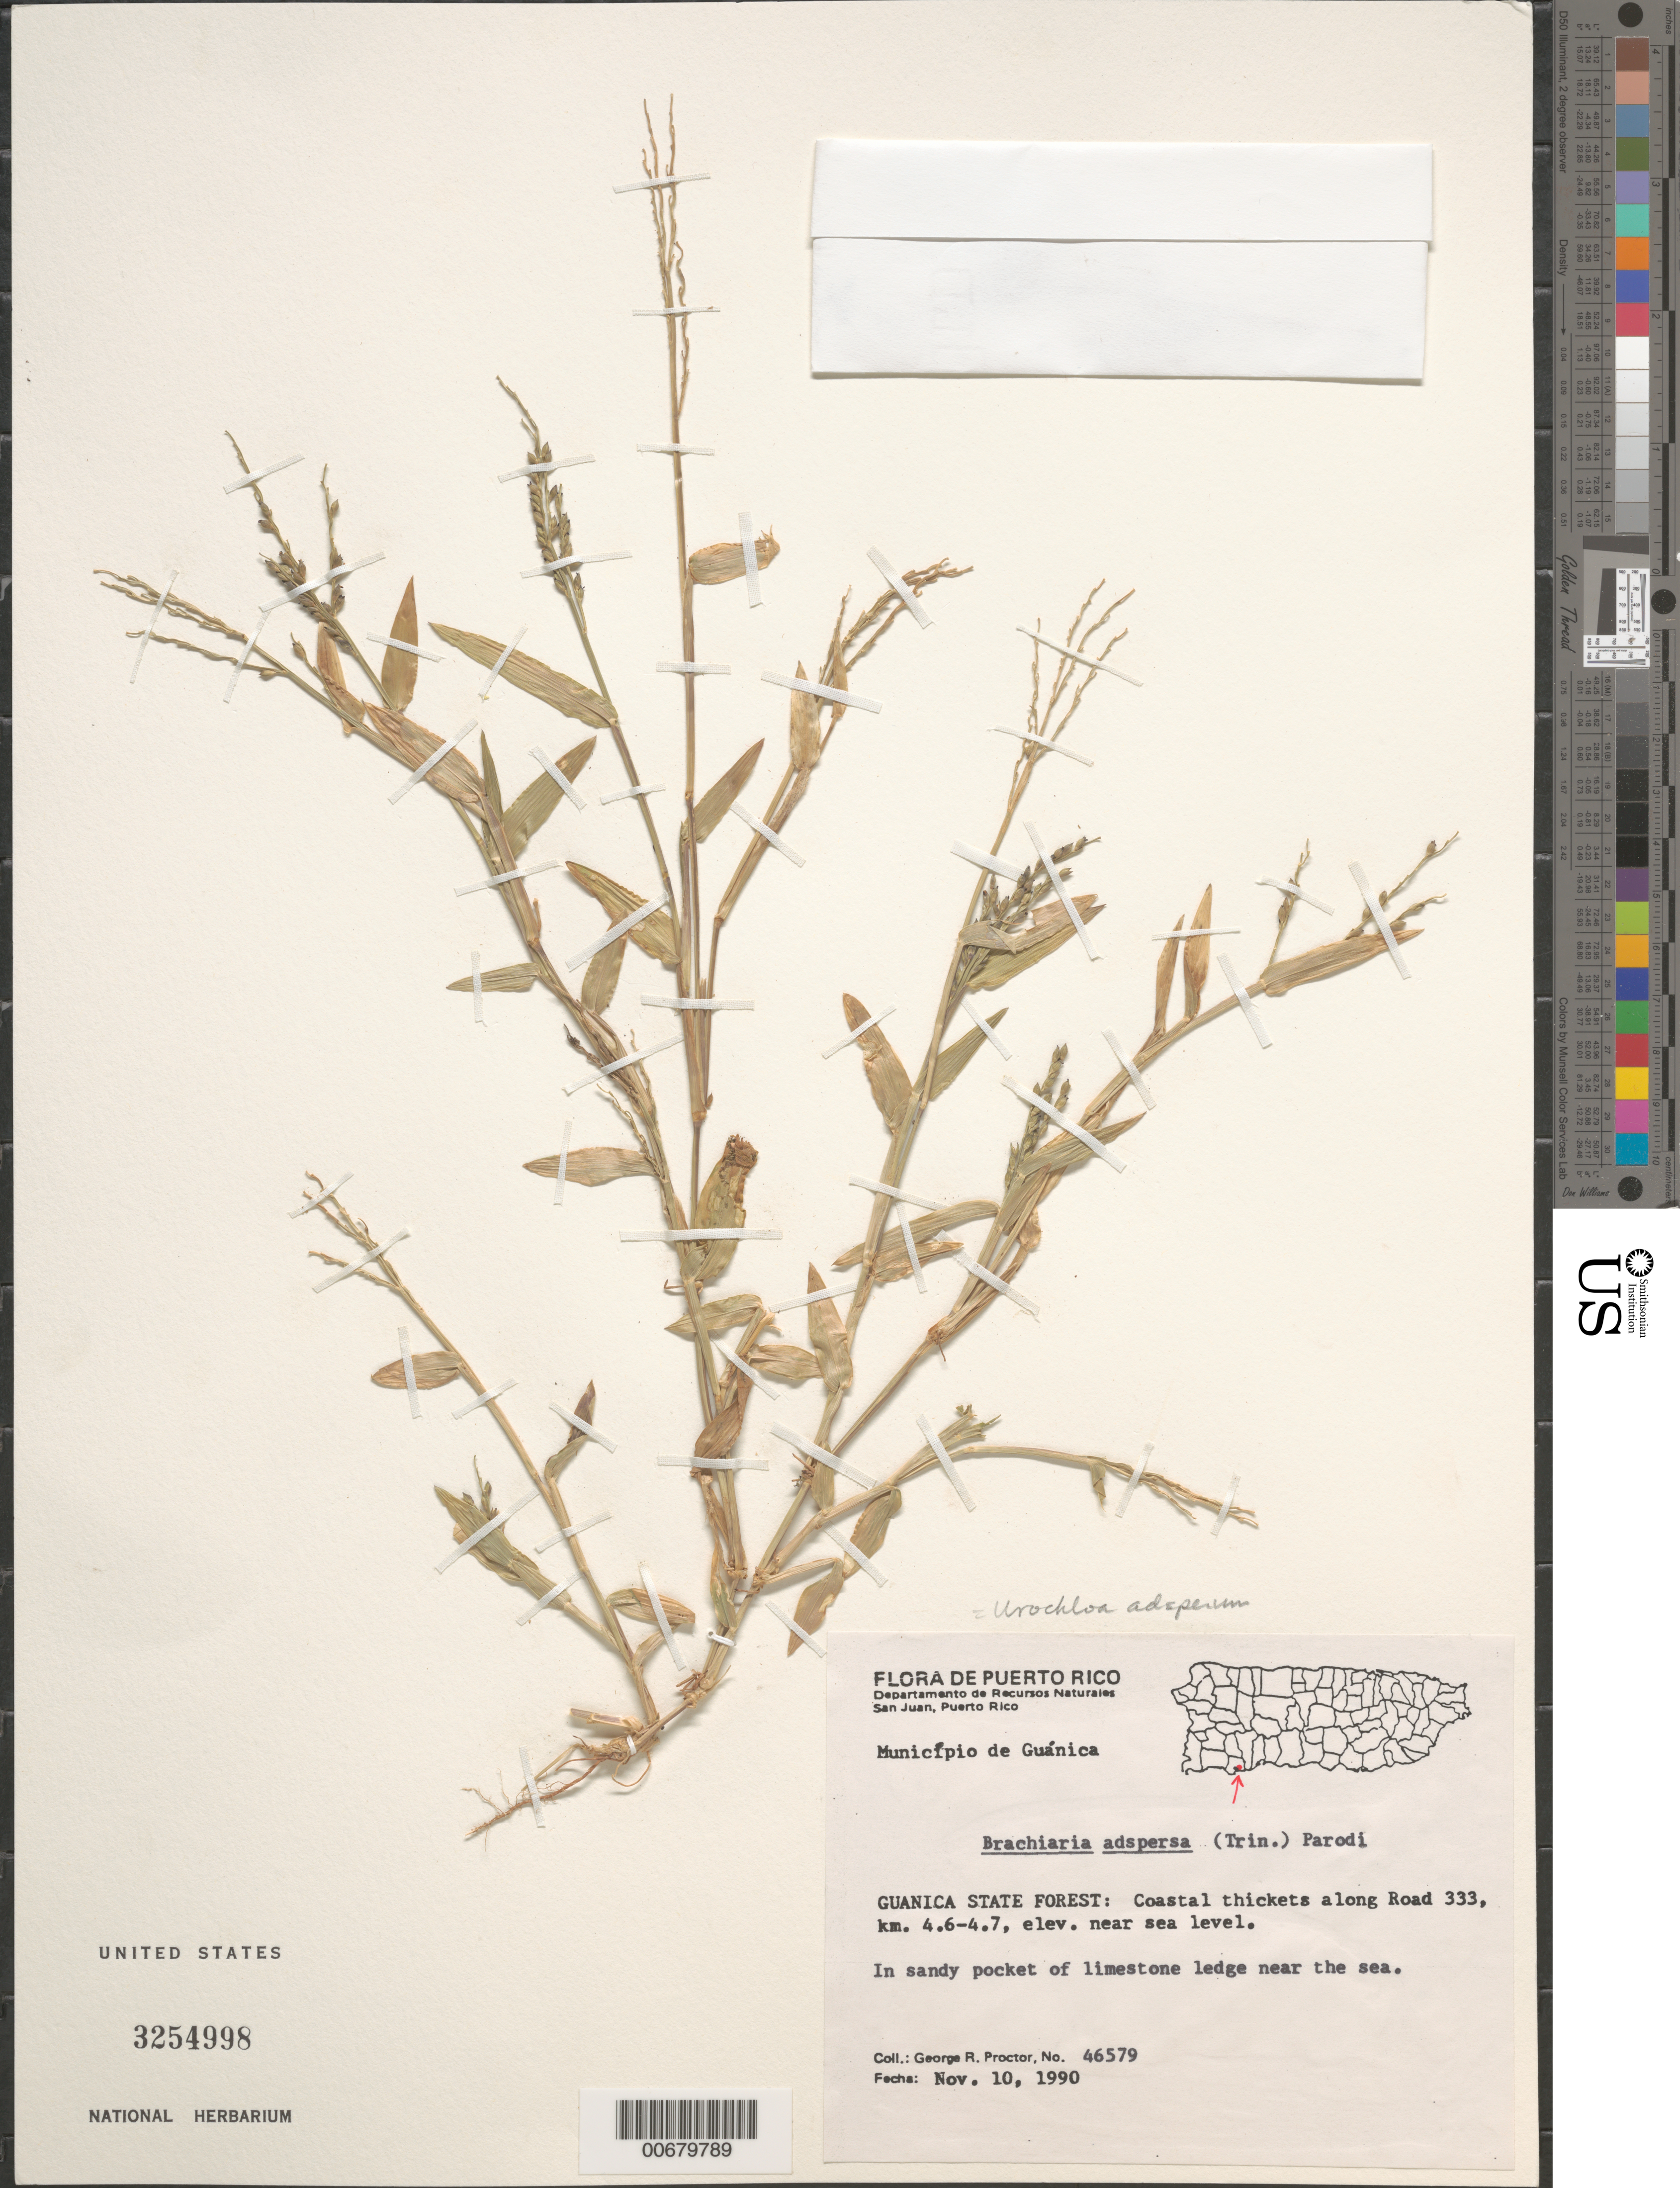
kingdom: Plantae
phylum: Tracheophyta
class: Liliopsida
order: Poales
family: Poaceae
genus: Urochloa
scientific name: Urochloa adspersa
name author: (Trin.) R.D. Webster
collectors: G. R. Proctor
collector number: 46579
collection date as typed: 10 Nov 1990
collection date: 1990-11-10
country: Puerto Rico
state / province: Guánica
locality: Mun. Guanica, Guanica State Forest: Coastal thickets along Rd 333, km 4.6-4.7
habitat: Coastal thickets in sandy pocket of limestone ledge near the sea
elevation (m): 0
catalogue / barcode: US 3254998